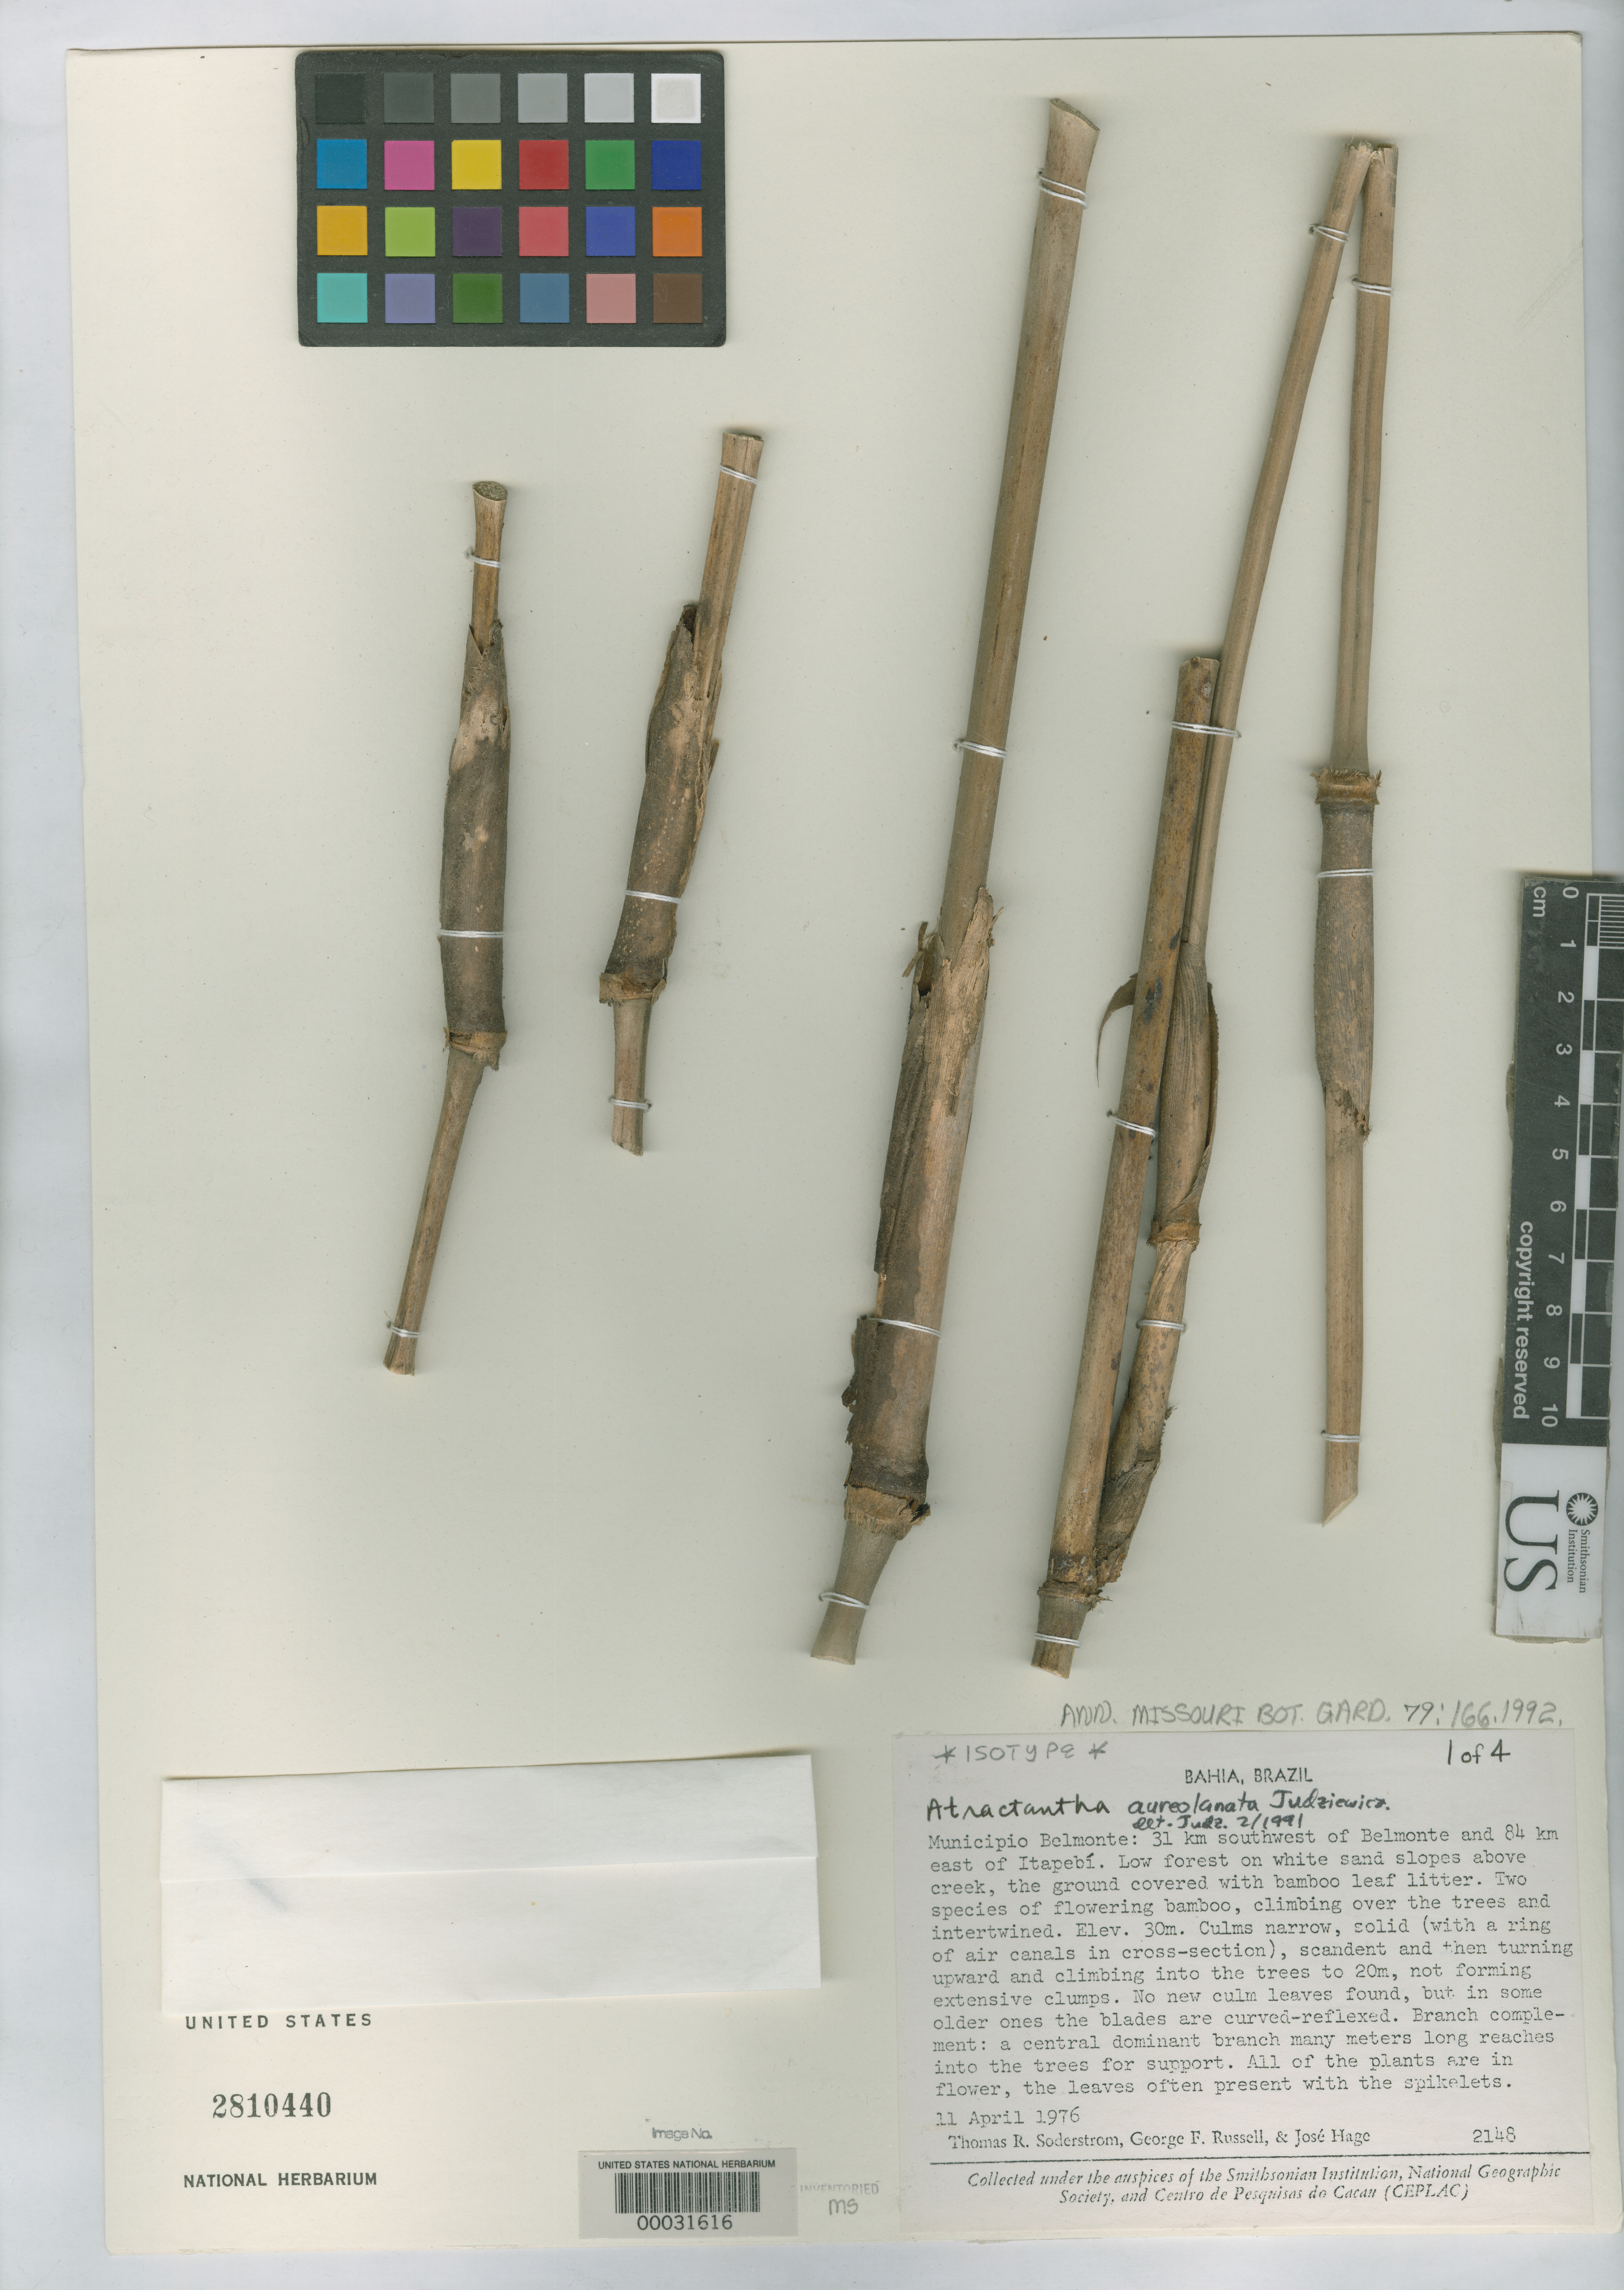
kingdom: Plantae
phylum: Tracheophyta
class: Liliopsida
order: Poales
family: Poaceae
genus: Atractantha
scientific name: Atractantha aureolanata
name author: Judz.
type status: Isotype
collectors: T. R. Soderstrom, G. Russell & J. Hage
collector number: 2148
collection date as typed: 11 Apr 1976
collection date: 1976-04-11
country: Brazil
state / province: Bahia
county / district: Belmonte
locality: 31 km SW of Belmonte & 84 km E of Itapebi.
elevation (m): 30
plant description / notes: Additional bulky material is filed separately.Additional material is filed separately with bulky bamboos.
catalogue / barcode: US 2810440